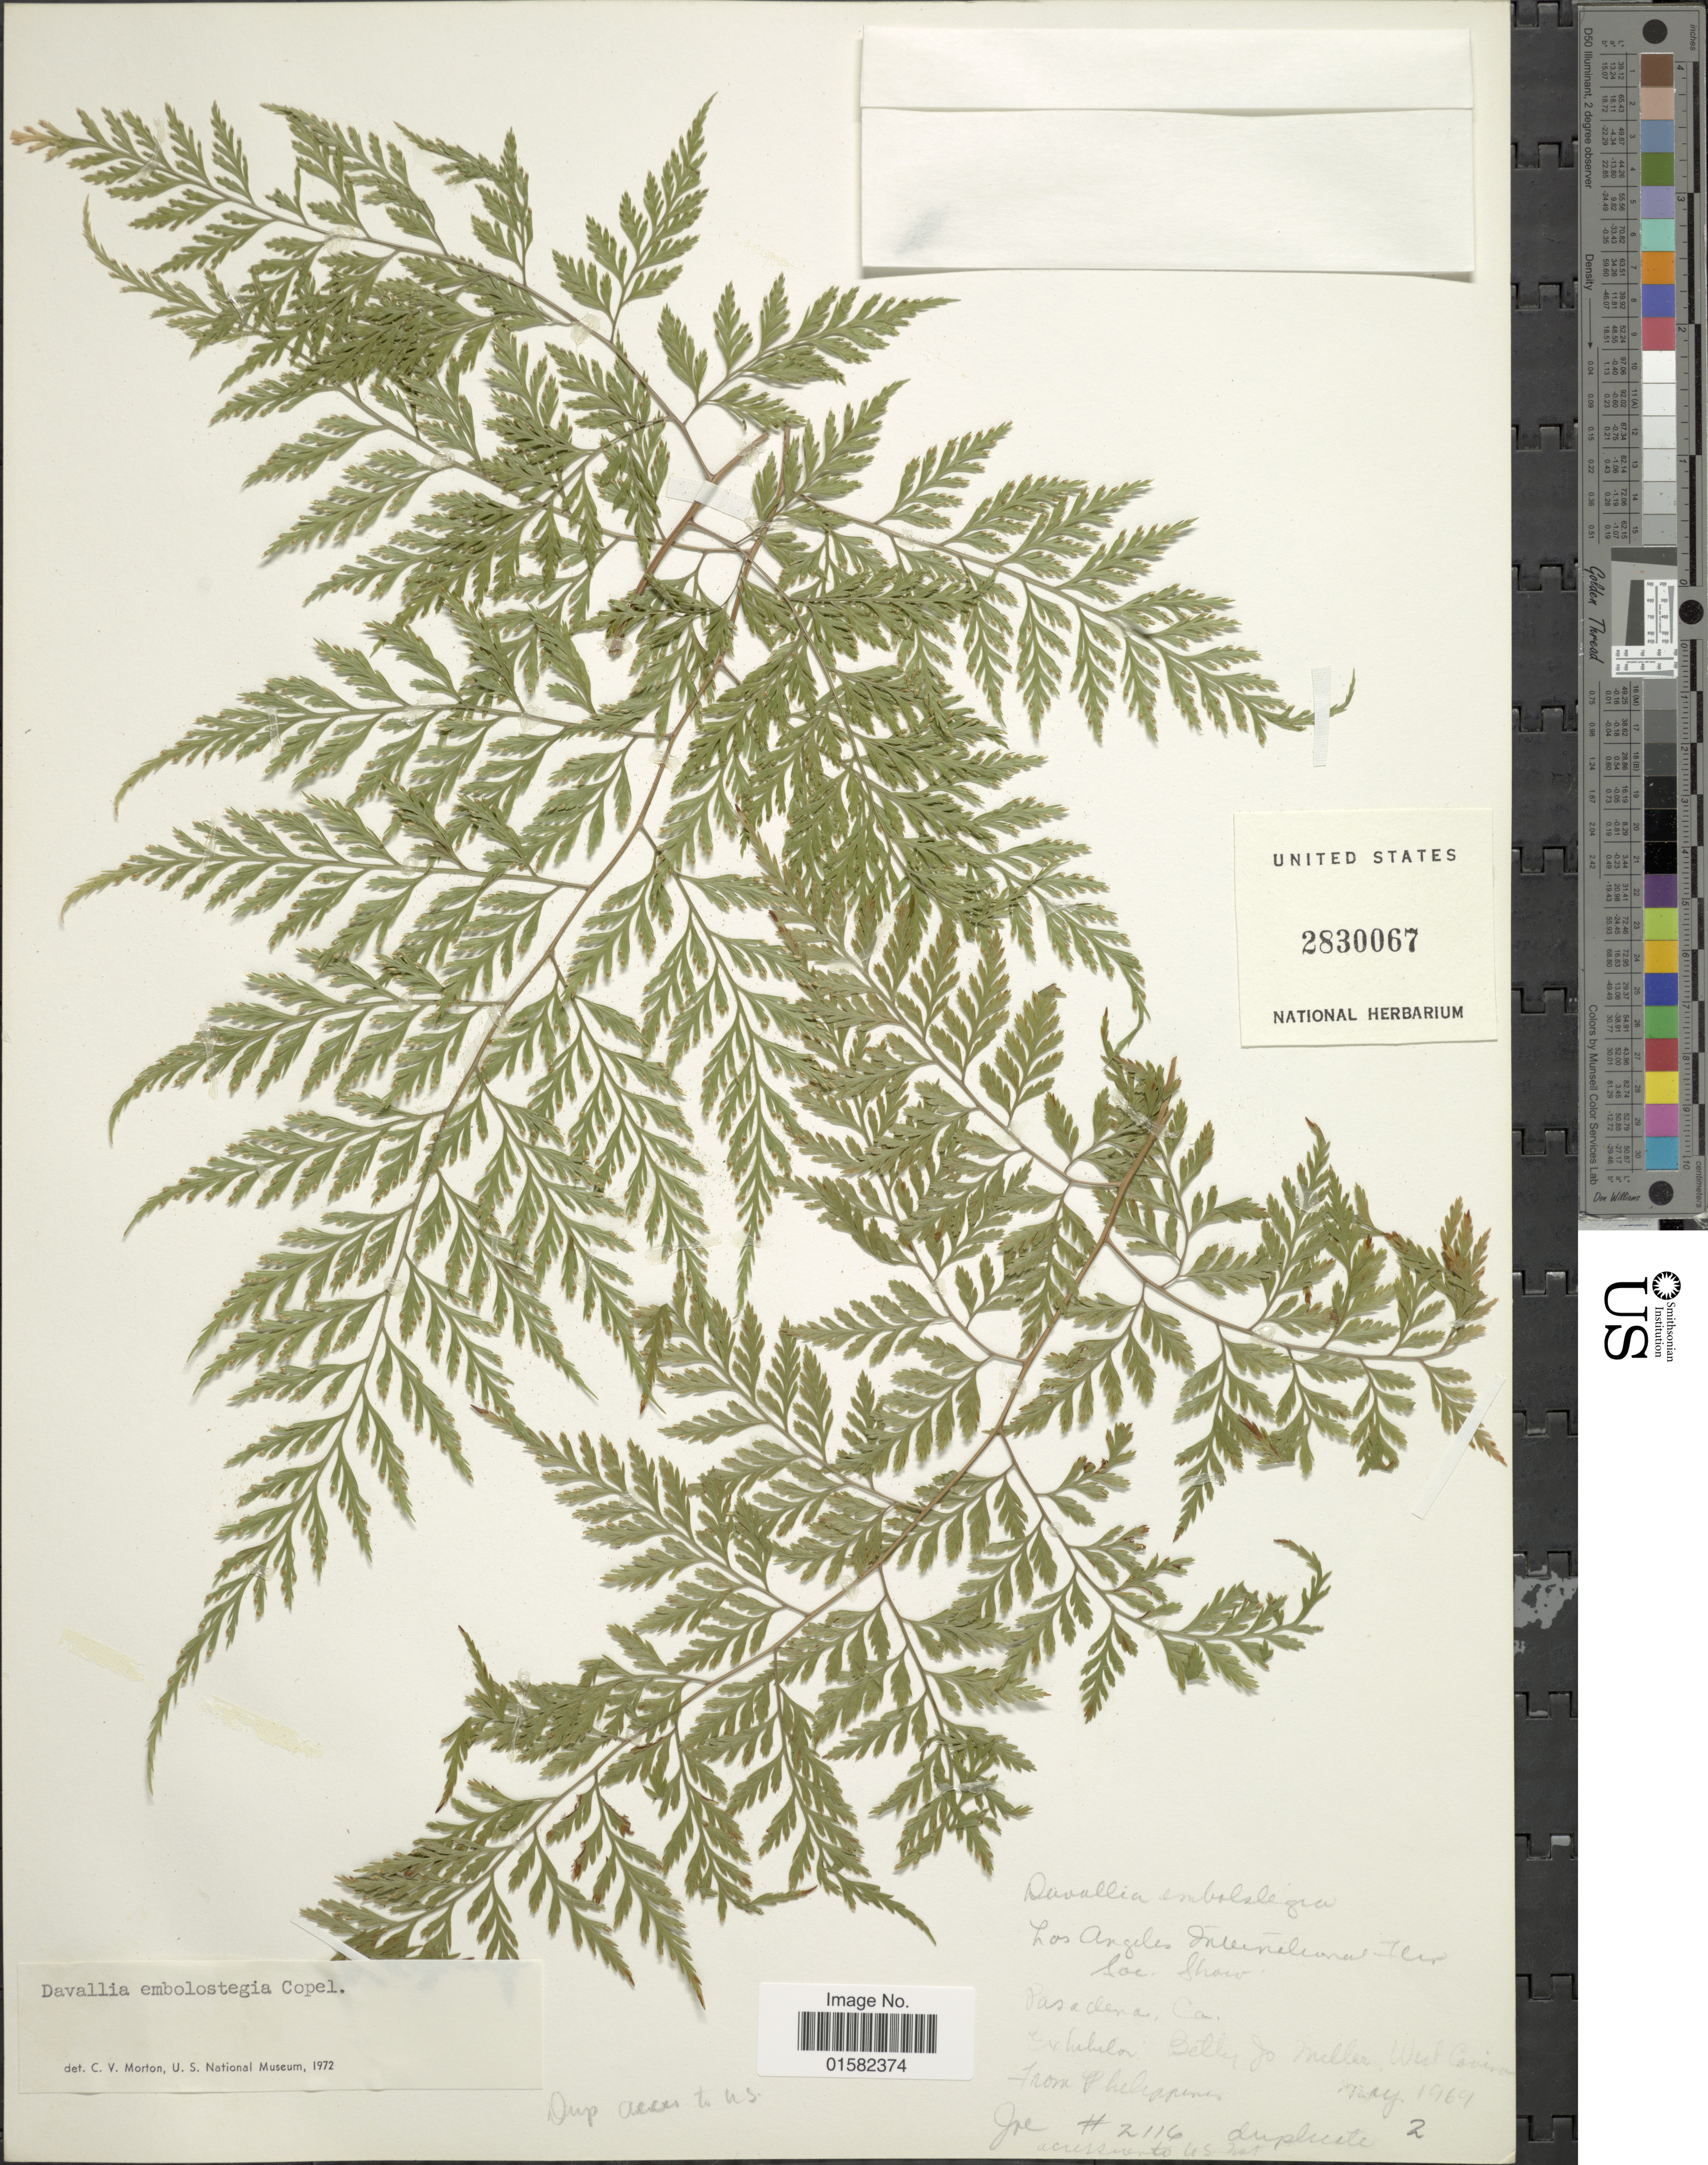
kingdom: Plantae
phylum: Tracheophyta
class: Polypodiopsida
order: Polypodiales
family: Davalliaceae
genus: Wibelia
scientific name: Wibelia embolostegia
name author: (Colla) M. Kato & Tsutsumi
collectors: B. Joe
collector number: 2116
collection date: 1969-05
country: Philippines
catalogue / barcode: US 2830067